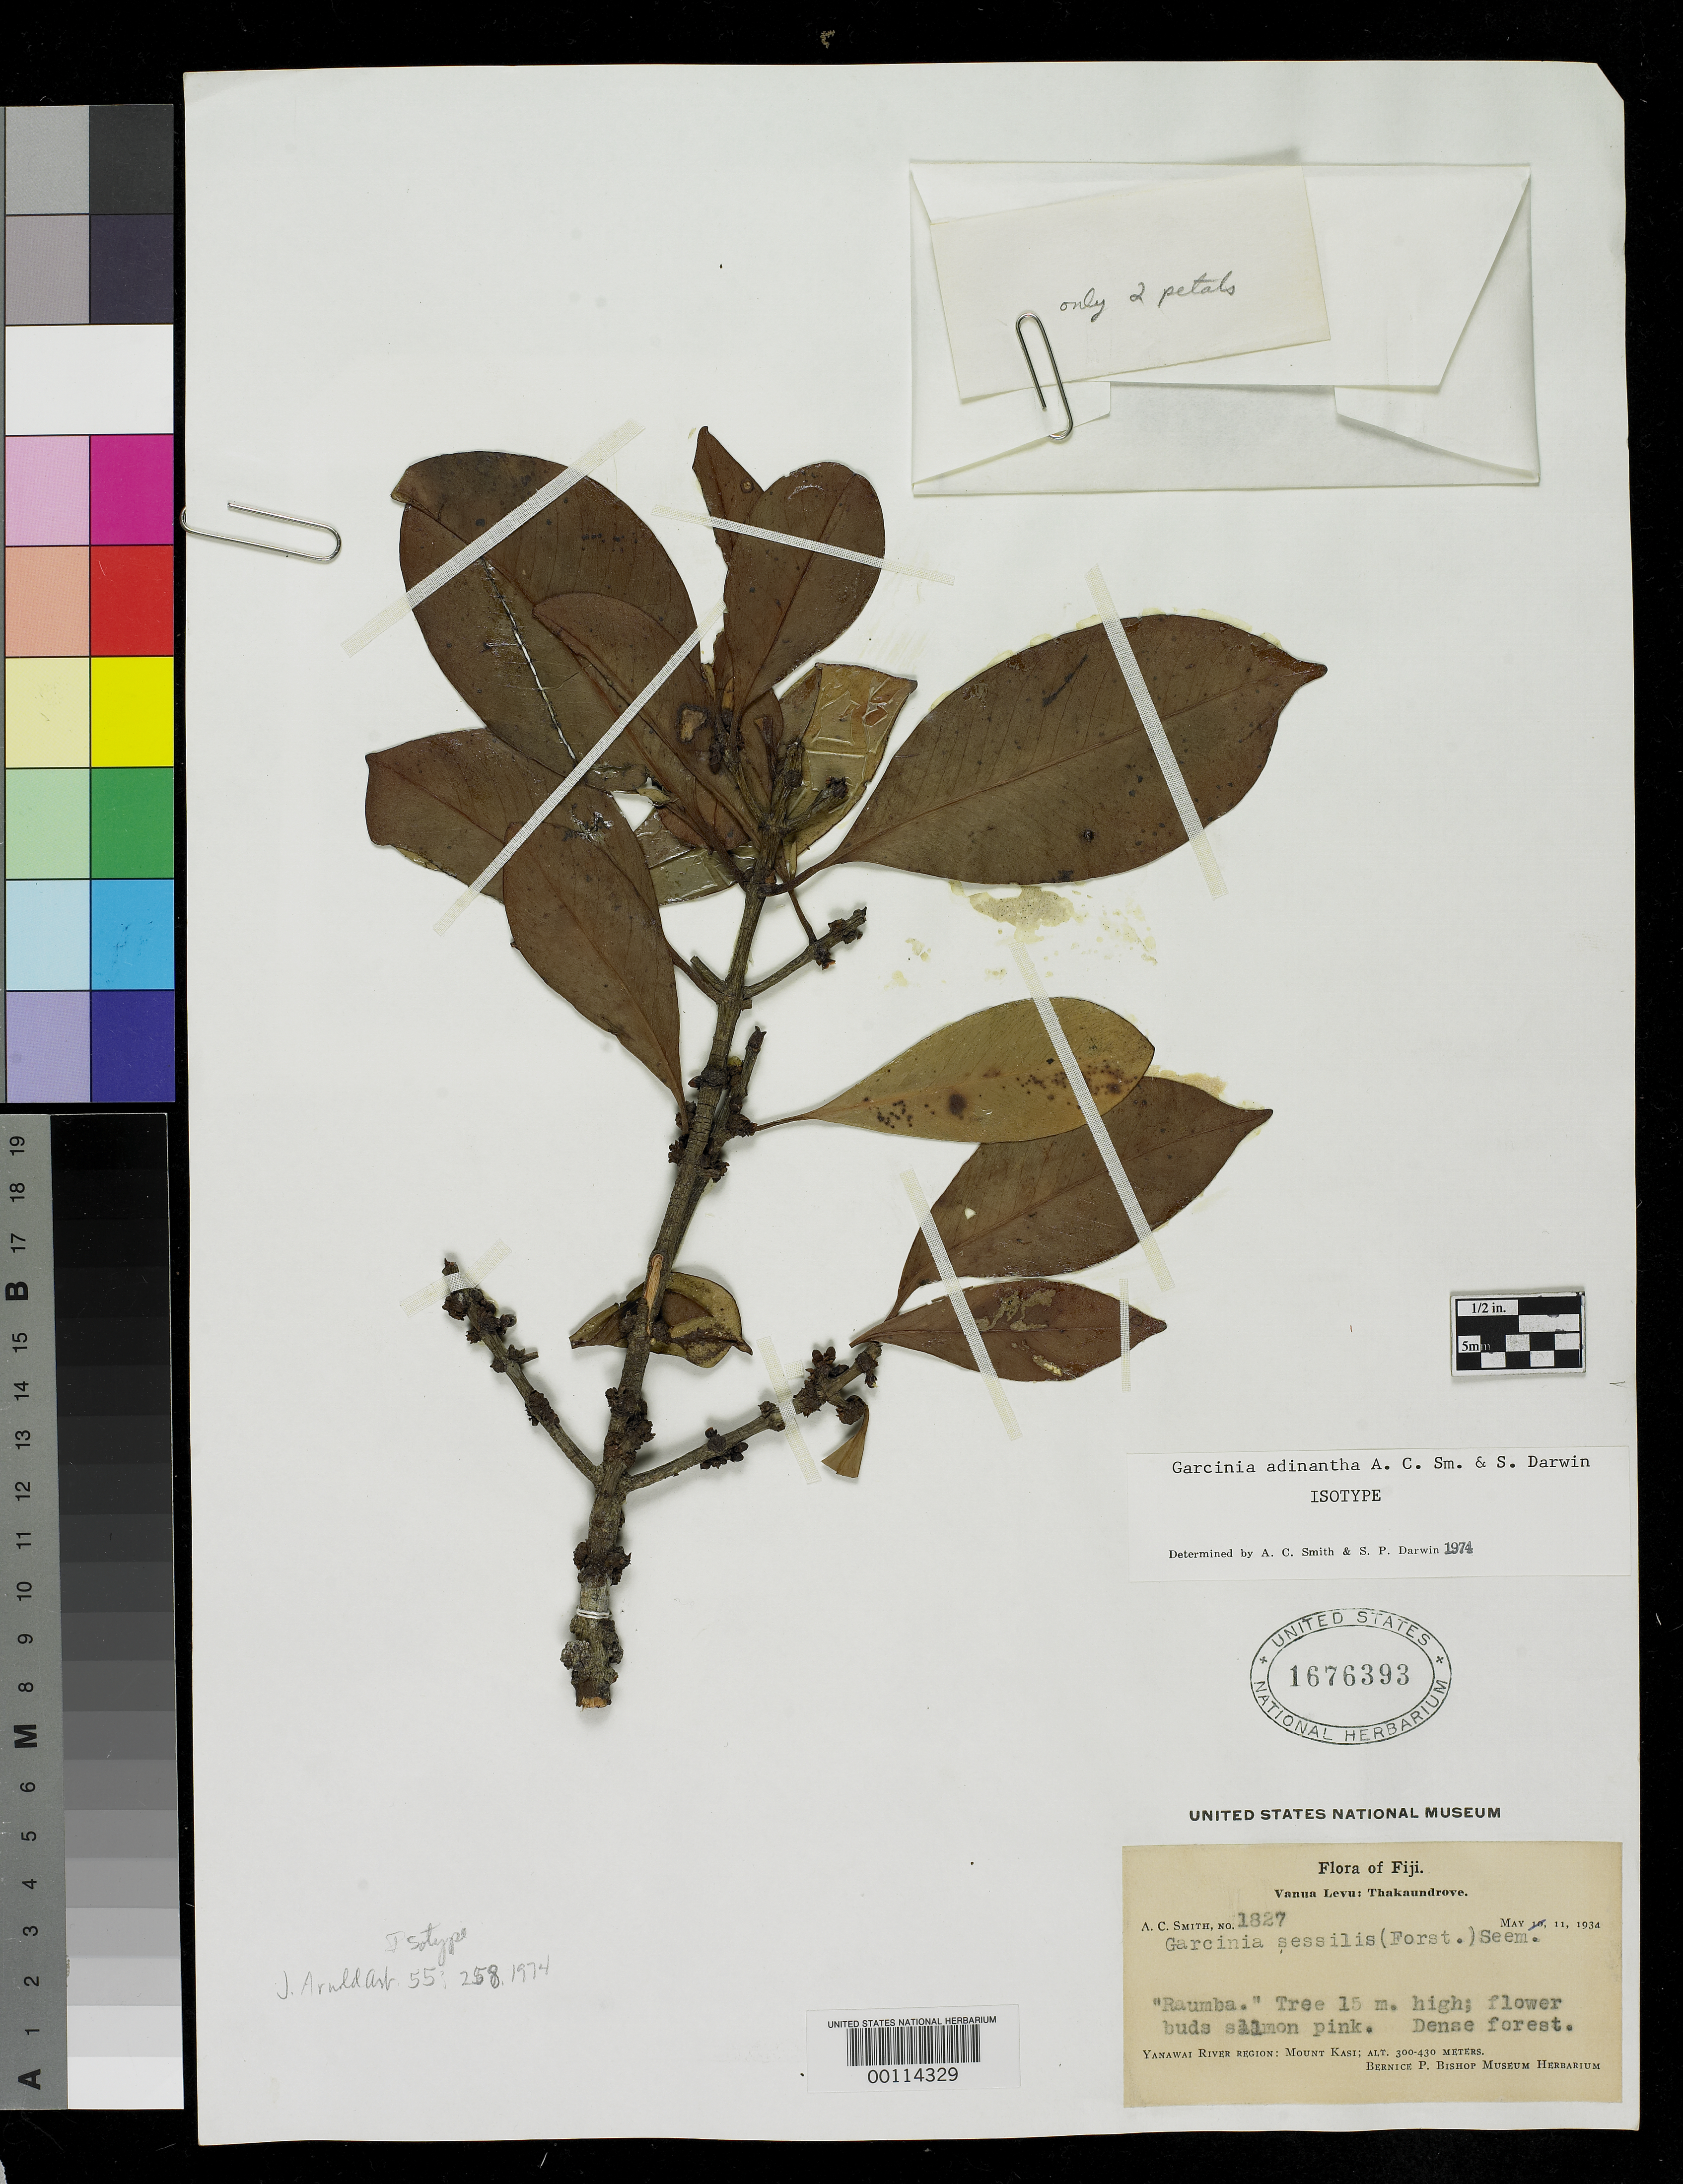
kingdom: Plantae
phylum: Tracheophyta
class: Magnoliopsida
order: Malpighiales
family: Clusiaceae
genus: Garcinia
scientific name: Garcinia adinantha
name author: A.C. Sm. & S.P. Darwin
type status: Isotype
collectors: A. C. Smith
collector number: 1827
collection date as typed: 11 May 1934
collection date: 1934-05-11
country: Fiji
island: Vanua Levu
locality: Thakaundrove, Mt. Kasi. [Vanua Levu Group]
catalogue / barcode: US 1676393